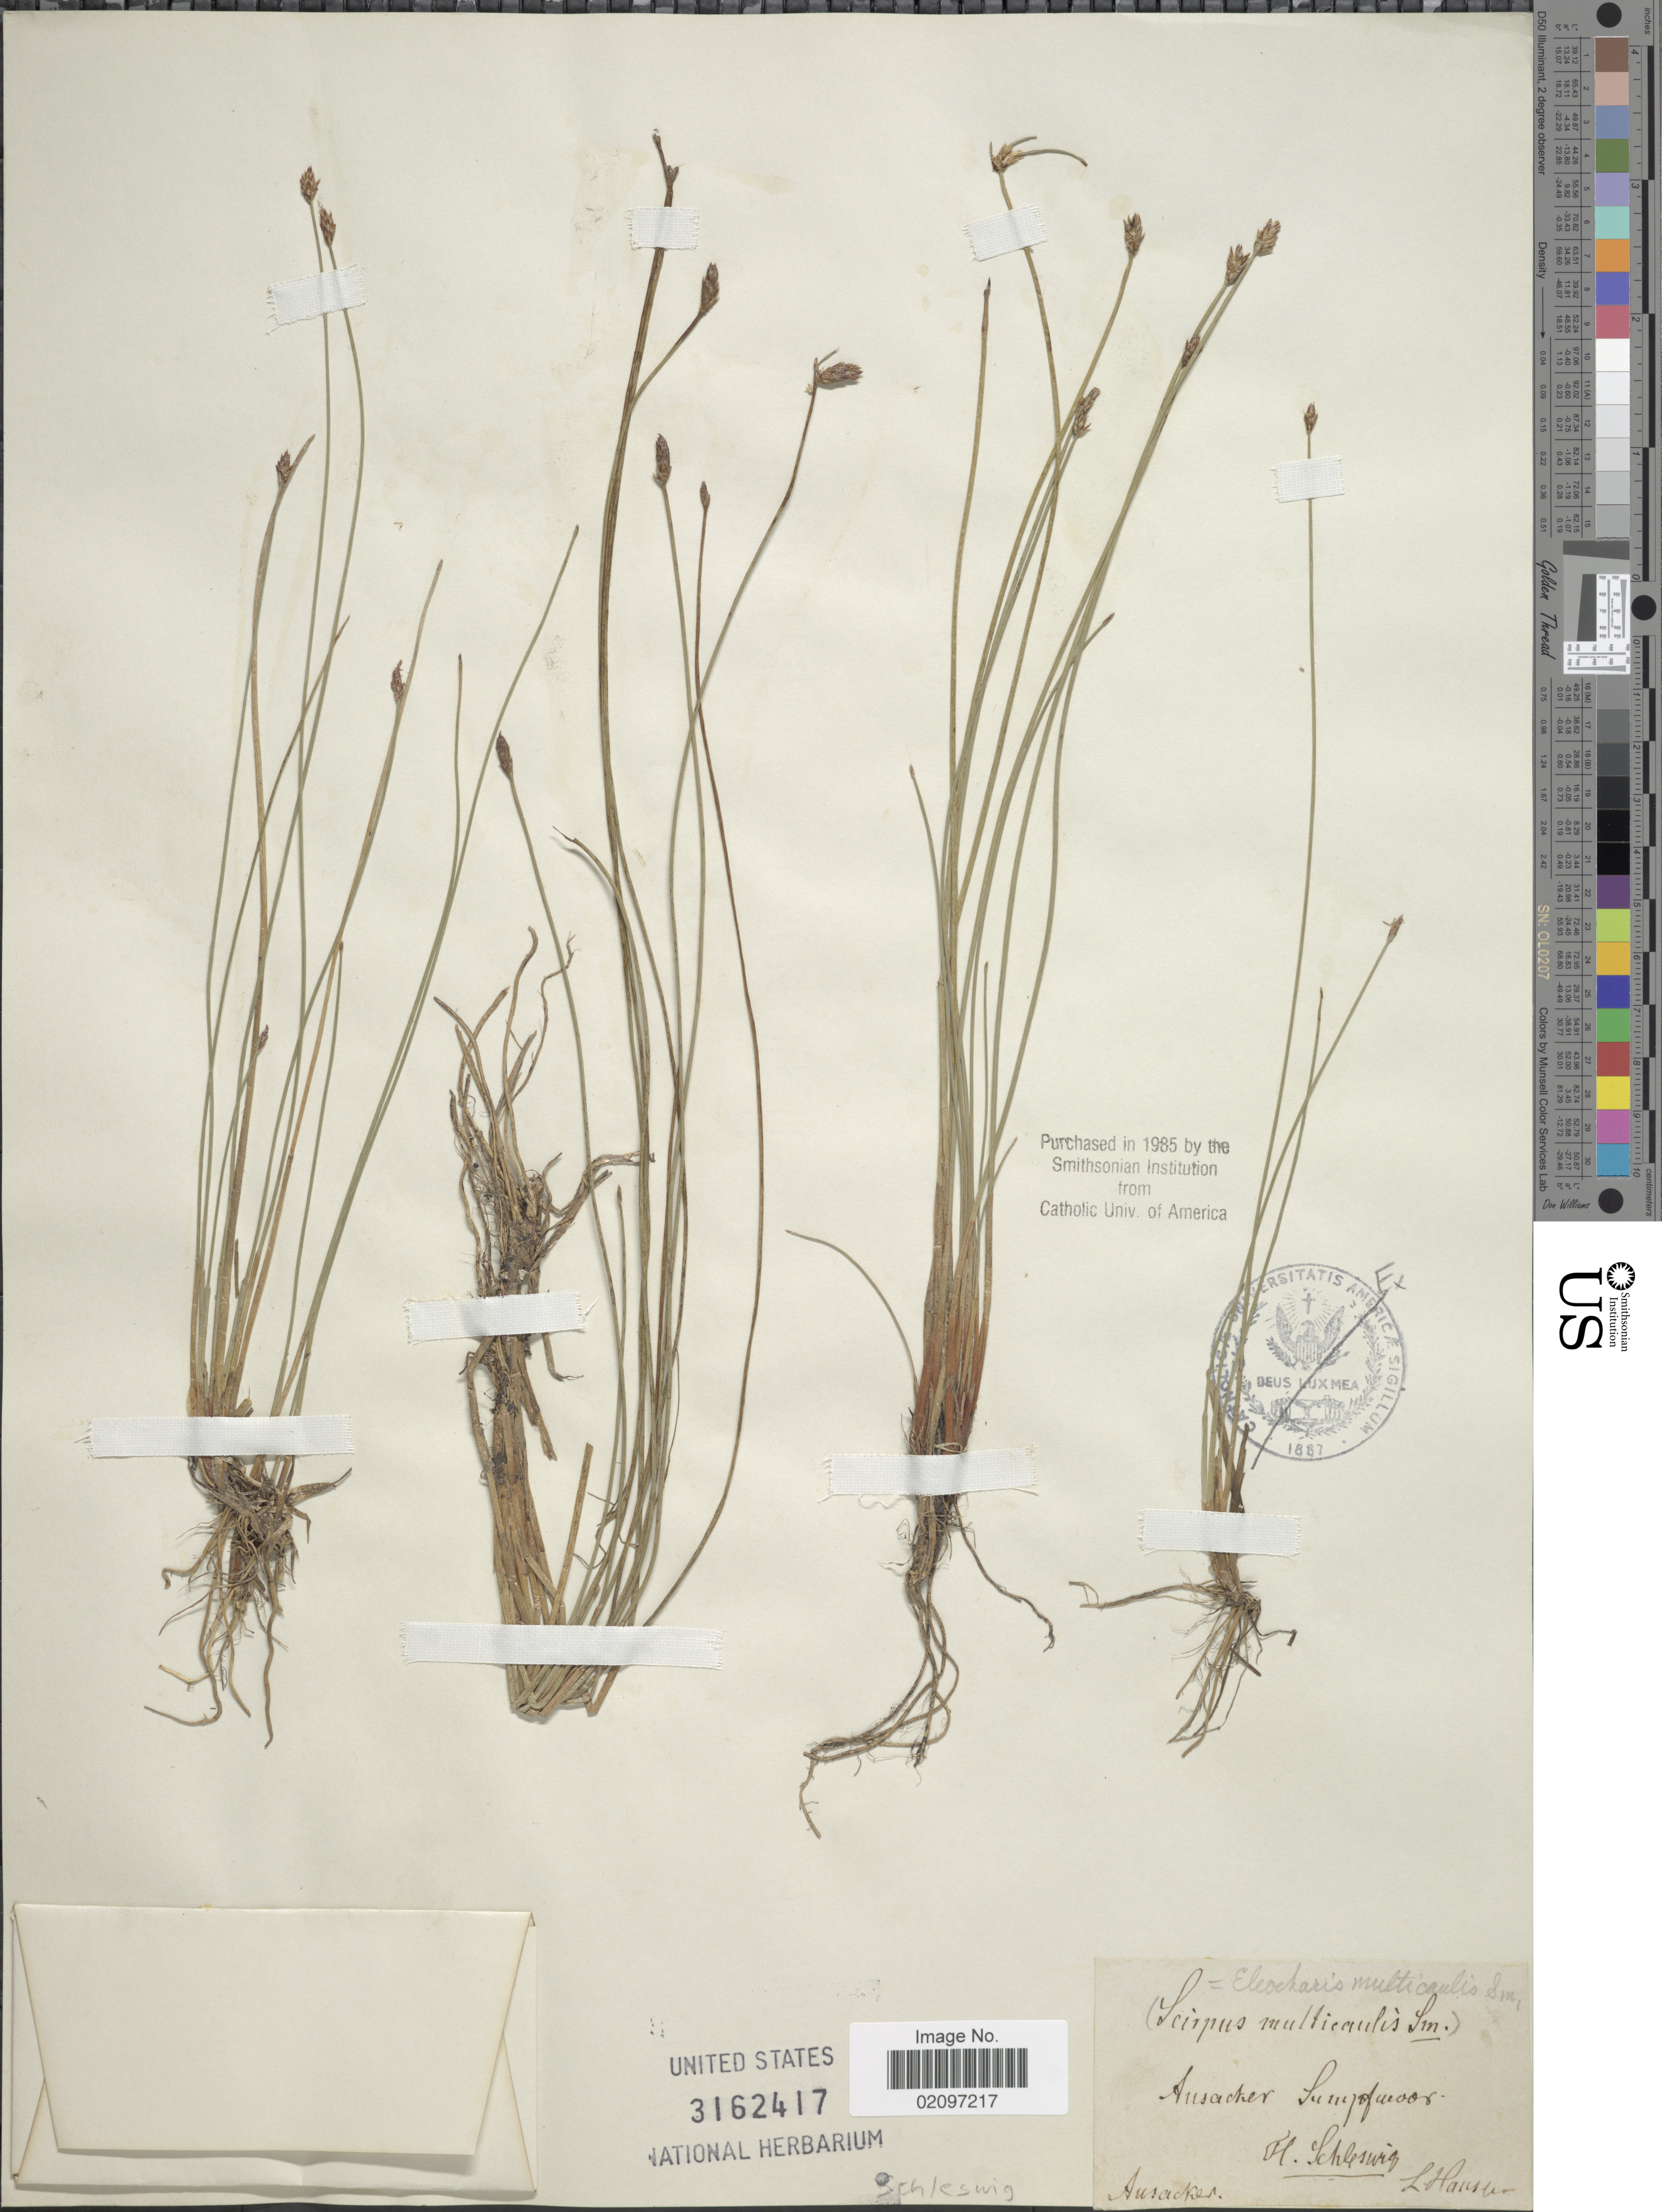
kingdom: Plantae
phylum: Tracheophyta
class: Liliopsida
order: Poales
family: Cyperaceae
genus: Eleocharis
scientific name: Eleocharis multicaulis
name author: (Sm.) Desv.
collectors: L. Hansen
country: Germany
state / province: Schleswig-Holstein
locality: Schleswig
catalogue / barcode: US 3162417